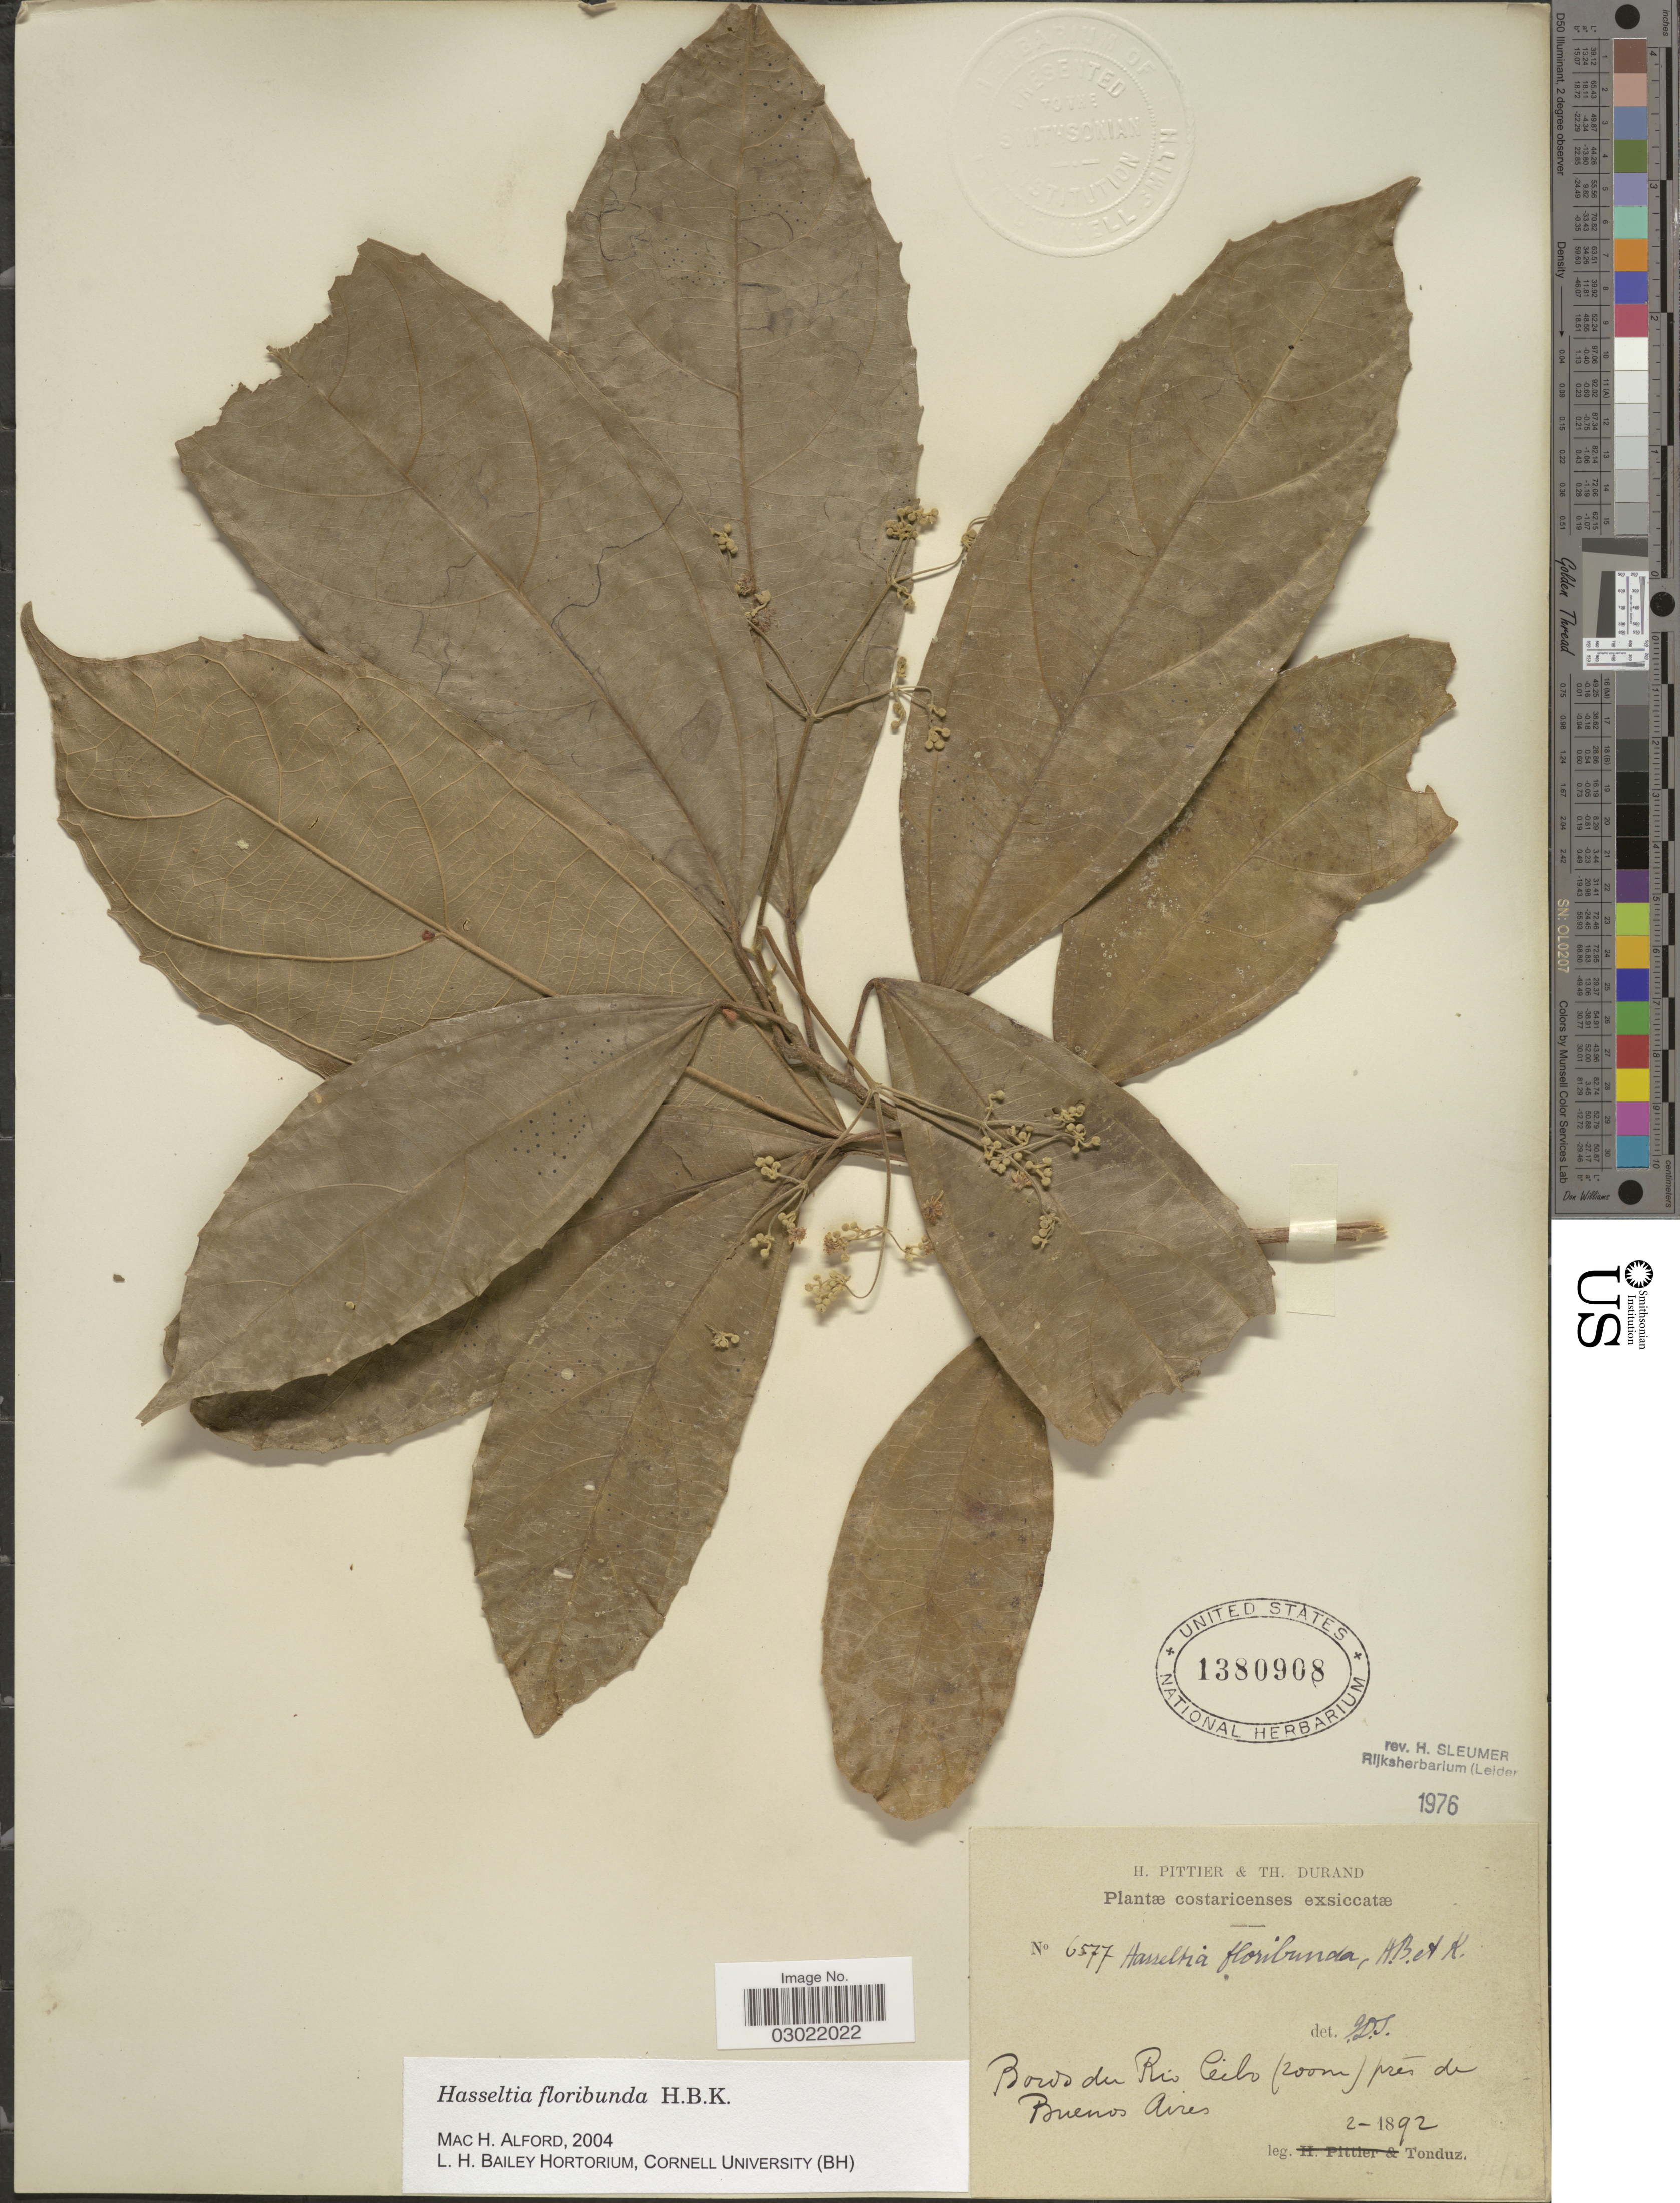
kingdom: Plantae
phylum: Tracheophyta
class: Magnoliopsida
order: Malpighiales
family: Salicaceae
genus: Hasseltia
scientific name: Hasseltia floribunda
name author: Kunth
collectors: Tonduz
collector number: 6577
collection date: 1892-02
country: Costa Rica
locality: Bords du Rio Ceibo prés de Buenos Aires.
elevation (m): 200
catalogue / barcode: US 1380908